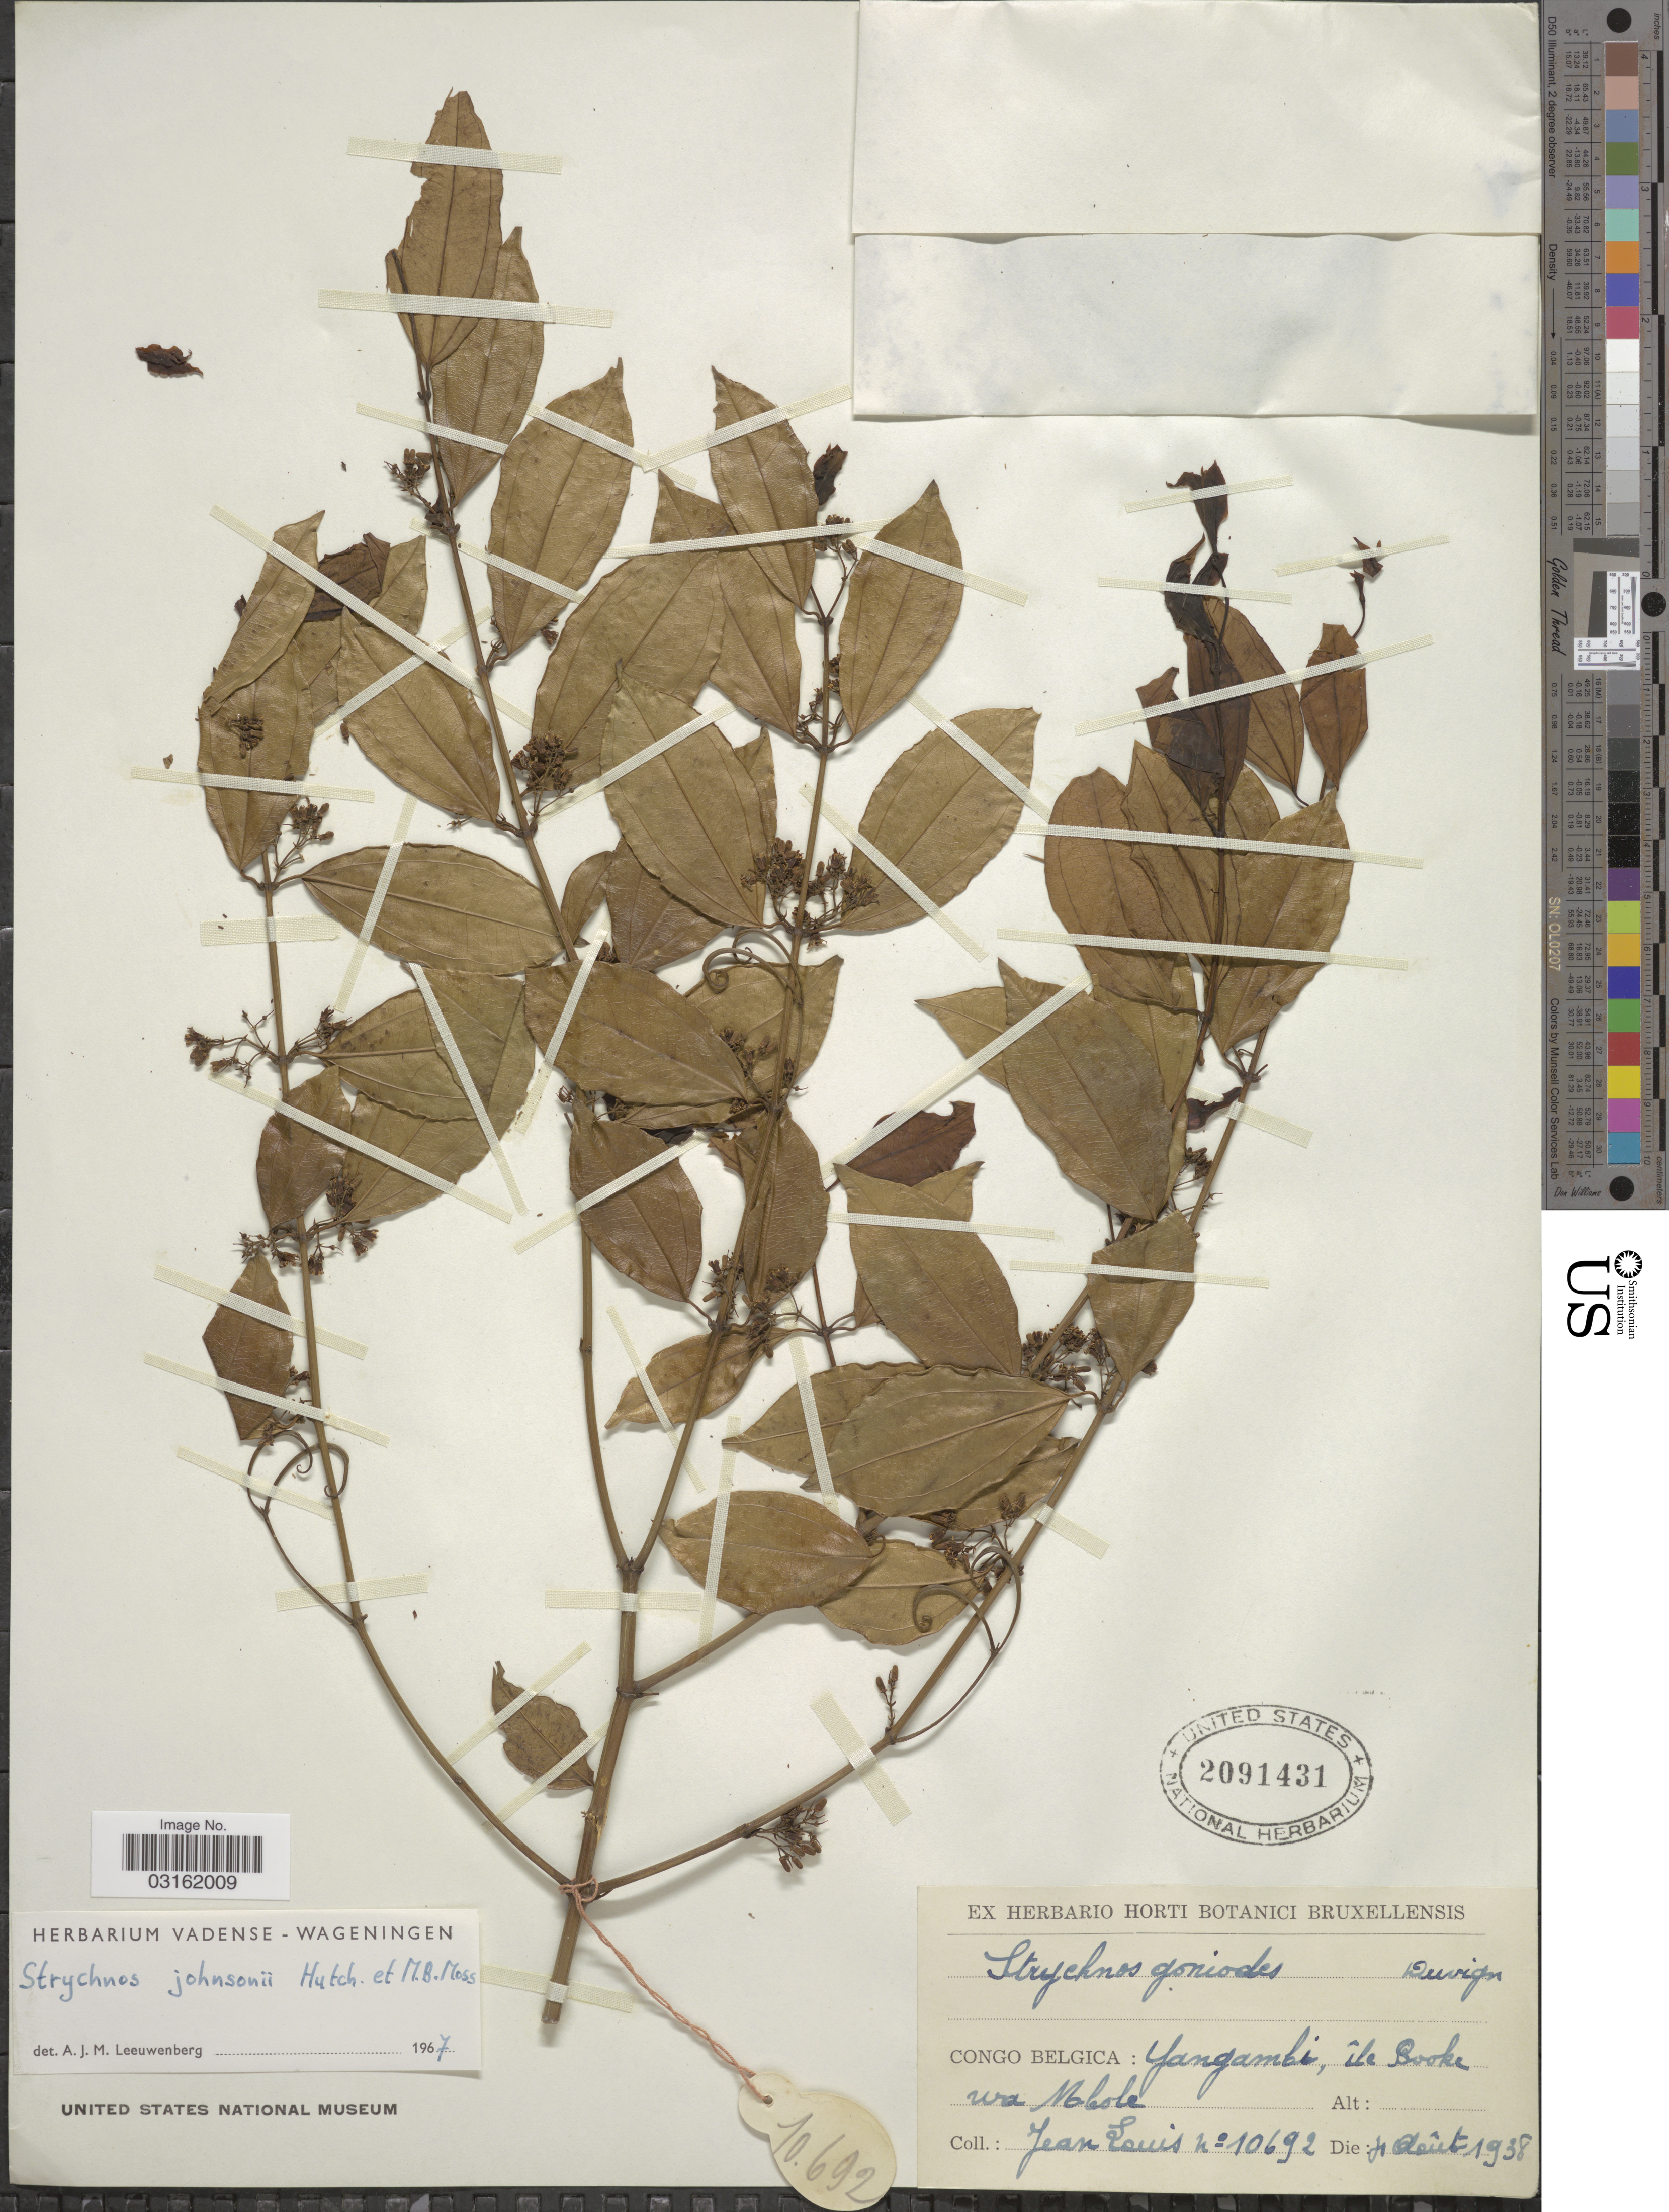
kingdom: Plantae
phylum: Tracheophyta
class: Magnoliopsida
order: Gentianales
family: Loganiaceae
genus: Strychnos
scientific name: Strychnos johnsonii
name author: Hutch. & M.B. Moss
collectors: J. Louis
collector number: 10692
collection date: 1938-08-04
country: Congo, Democratic Republic of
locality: Congo Belgica: Yangambi, île Booke wa Mbole.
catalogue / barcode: US 2091431